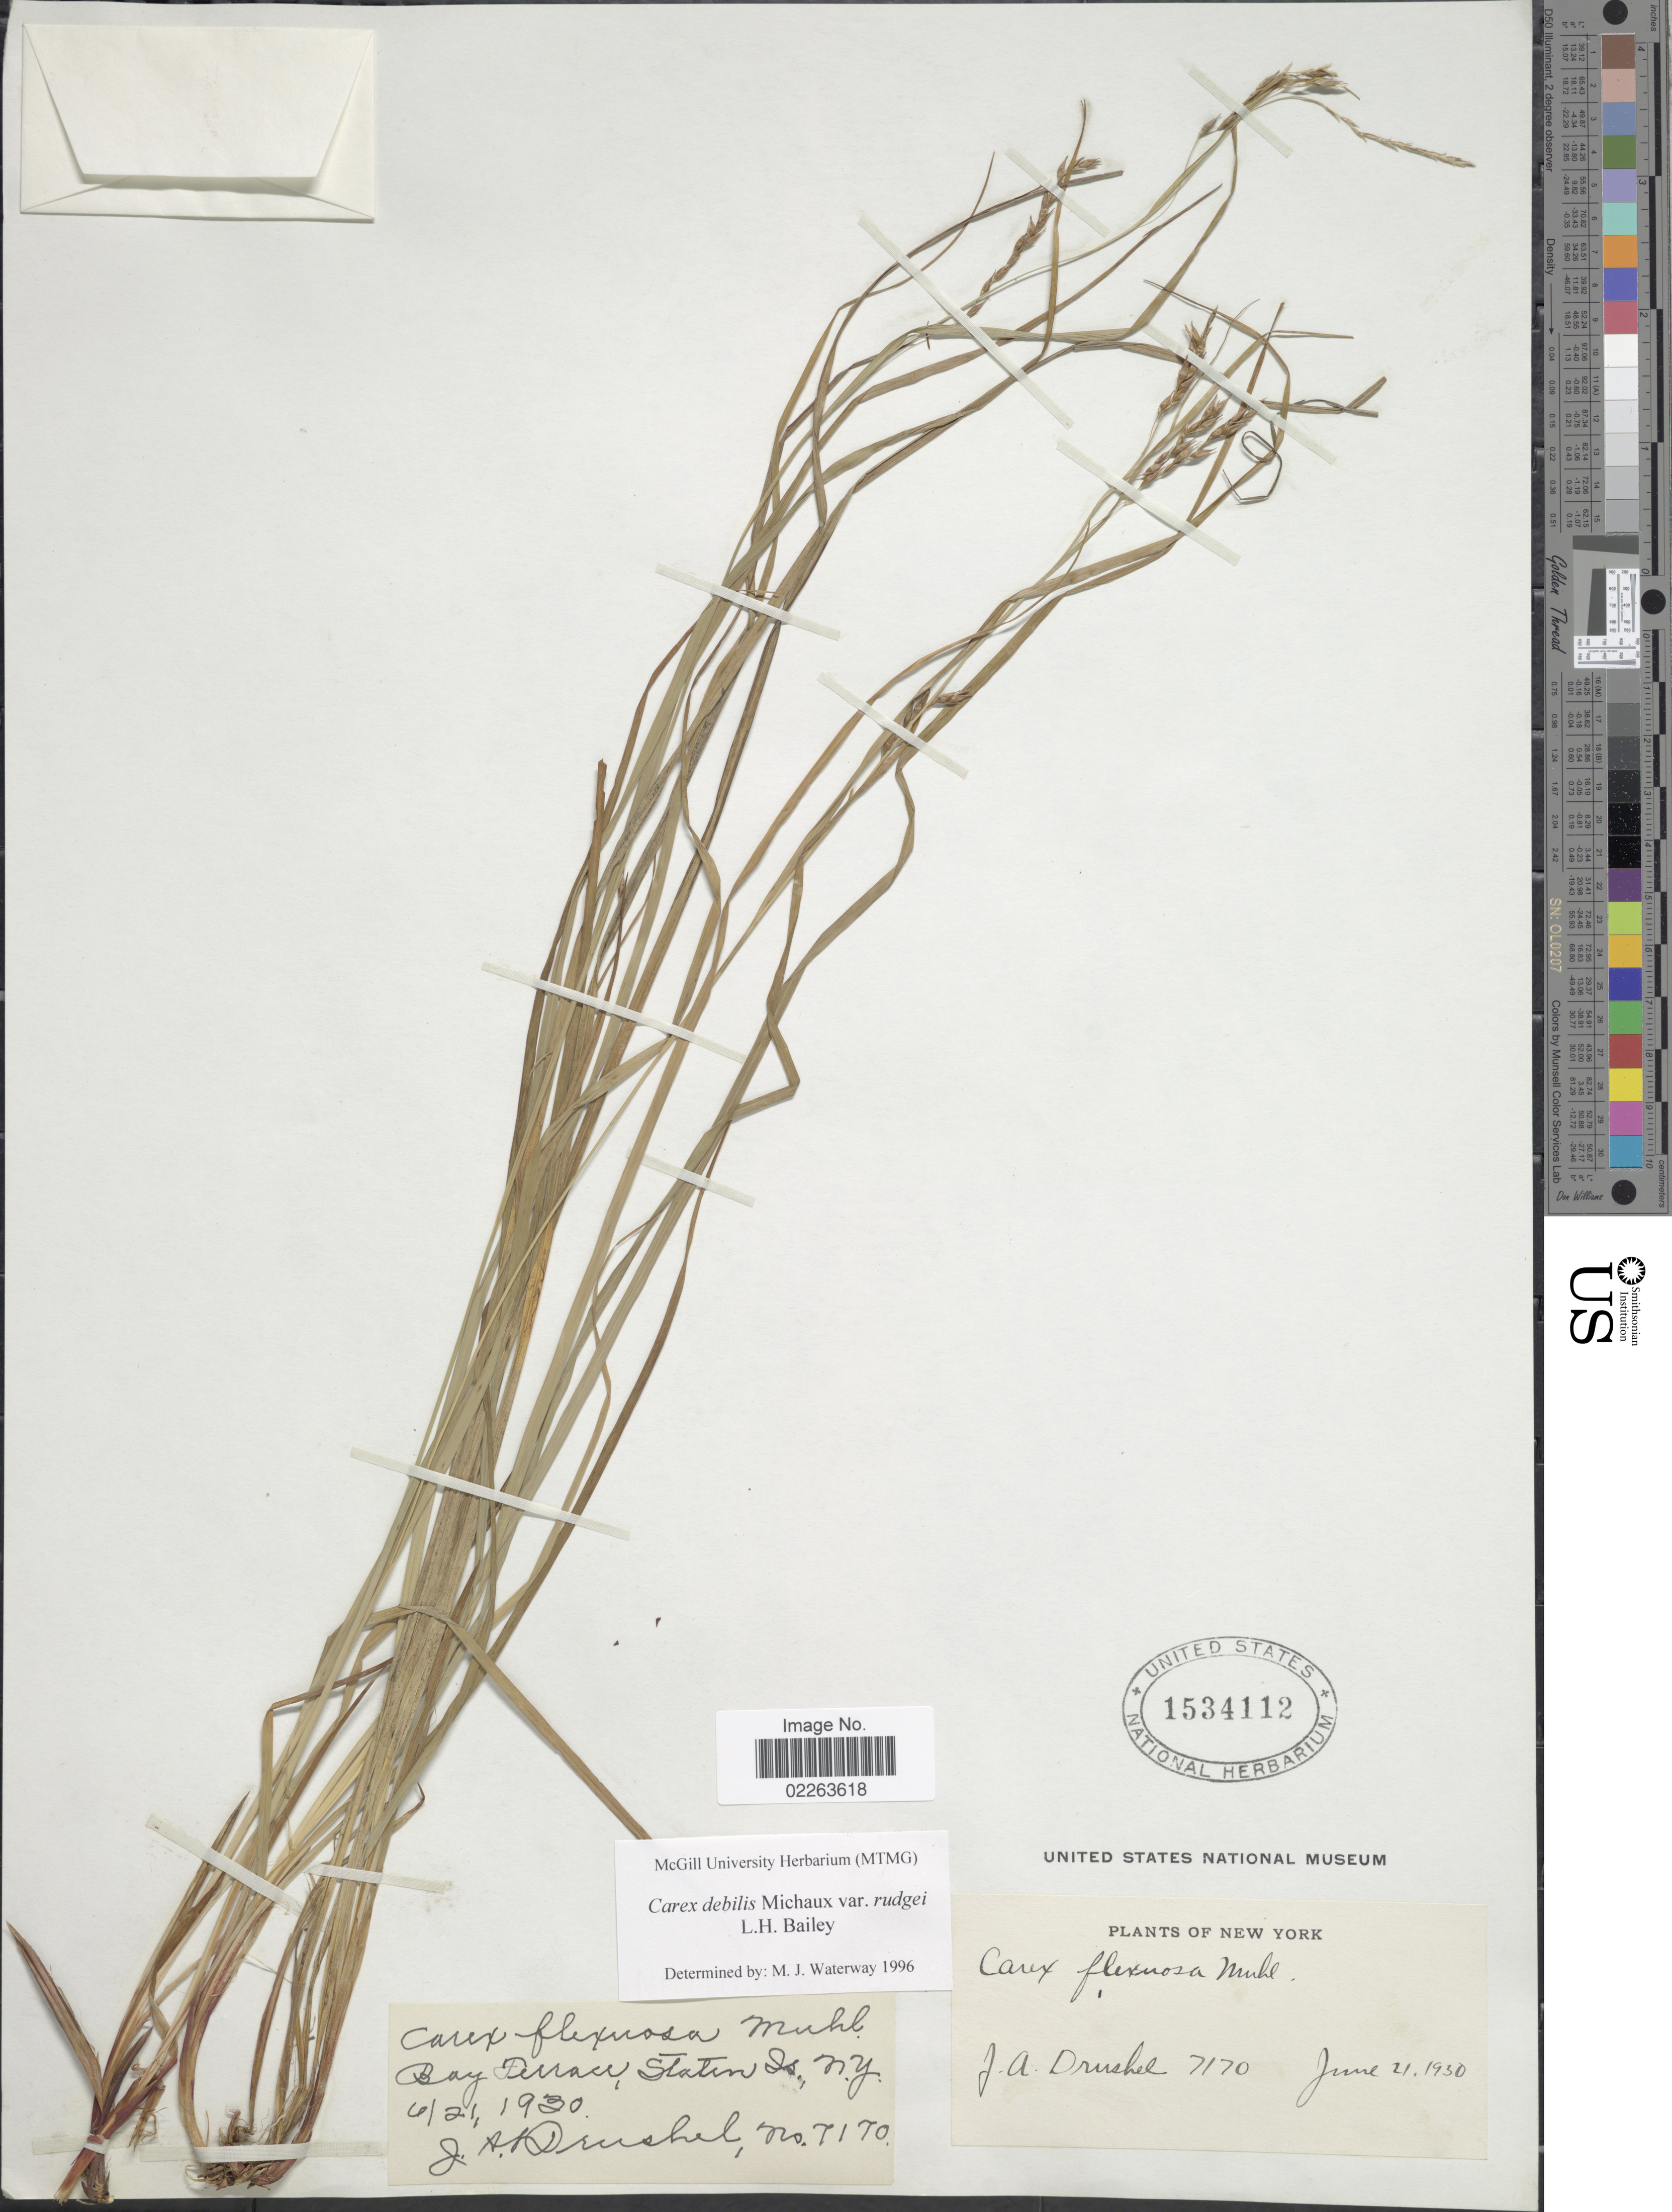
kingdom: Plantae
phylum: Tracheophyta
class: Liliopsida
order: Poales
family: Cyperaceae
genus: Carex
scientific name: Carex flexuosa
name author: Muhl. ex Willd.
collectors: J. A. Drushel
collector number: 7170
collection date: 1930-06-21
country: United States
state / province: New York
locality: Bay Terrace, Staten Is., N.Y.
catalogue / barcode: US 1534112